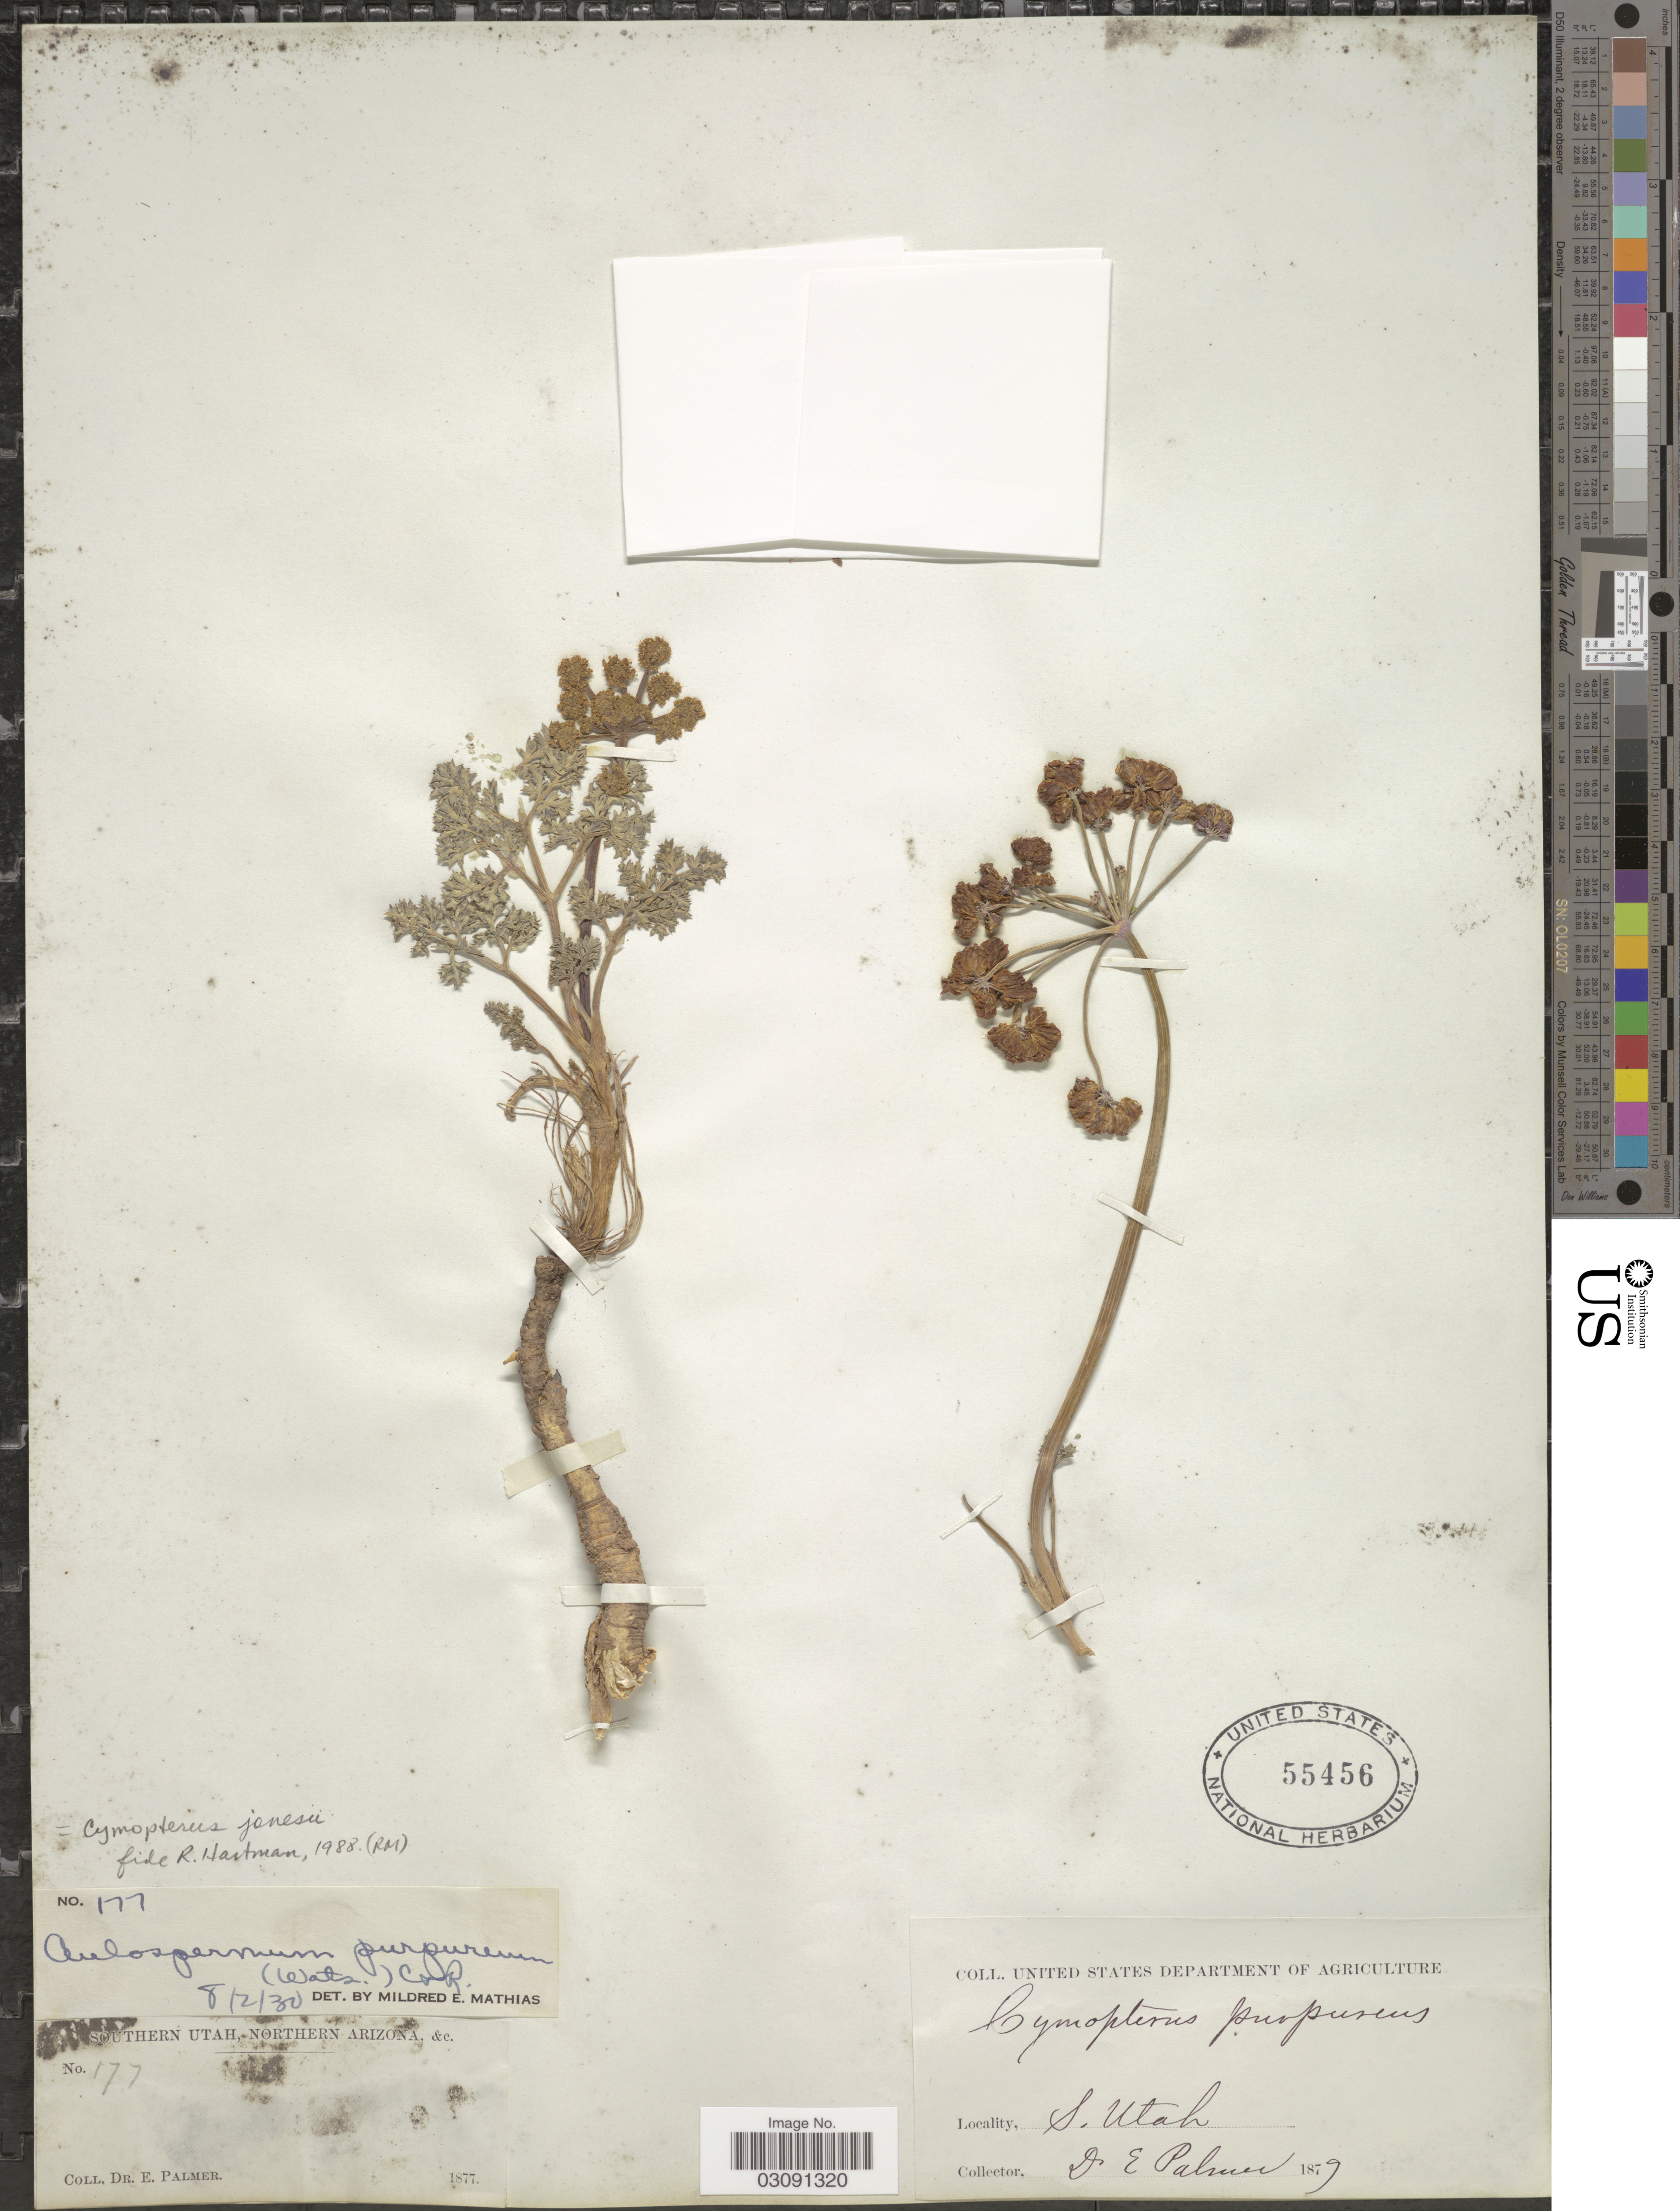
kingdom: Plantae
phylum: Tracheophyta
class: Magnoliopsida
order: Apiales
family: Apiaceae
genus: Cymopterus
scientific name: Cymopterus jonesii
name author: J.M. Coult. & Rose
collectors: E. Palmer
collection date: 1879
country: United States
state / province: Utah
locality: S. Utah.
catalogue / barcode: US 55456